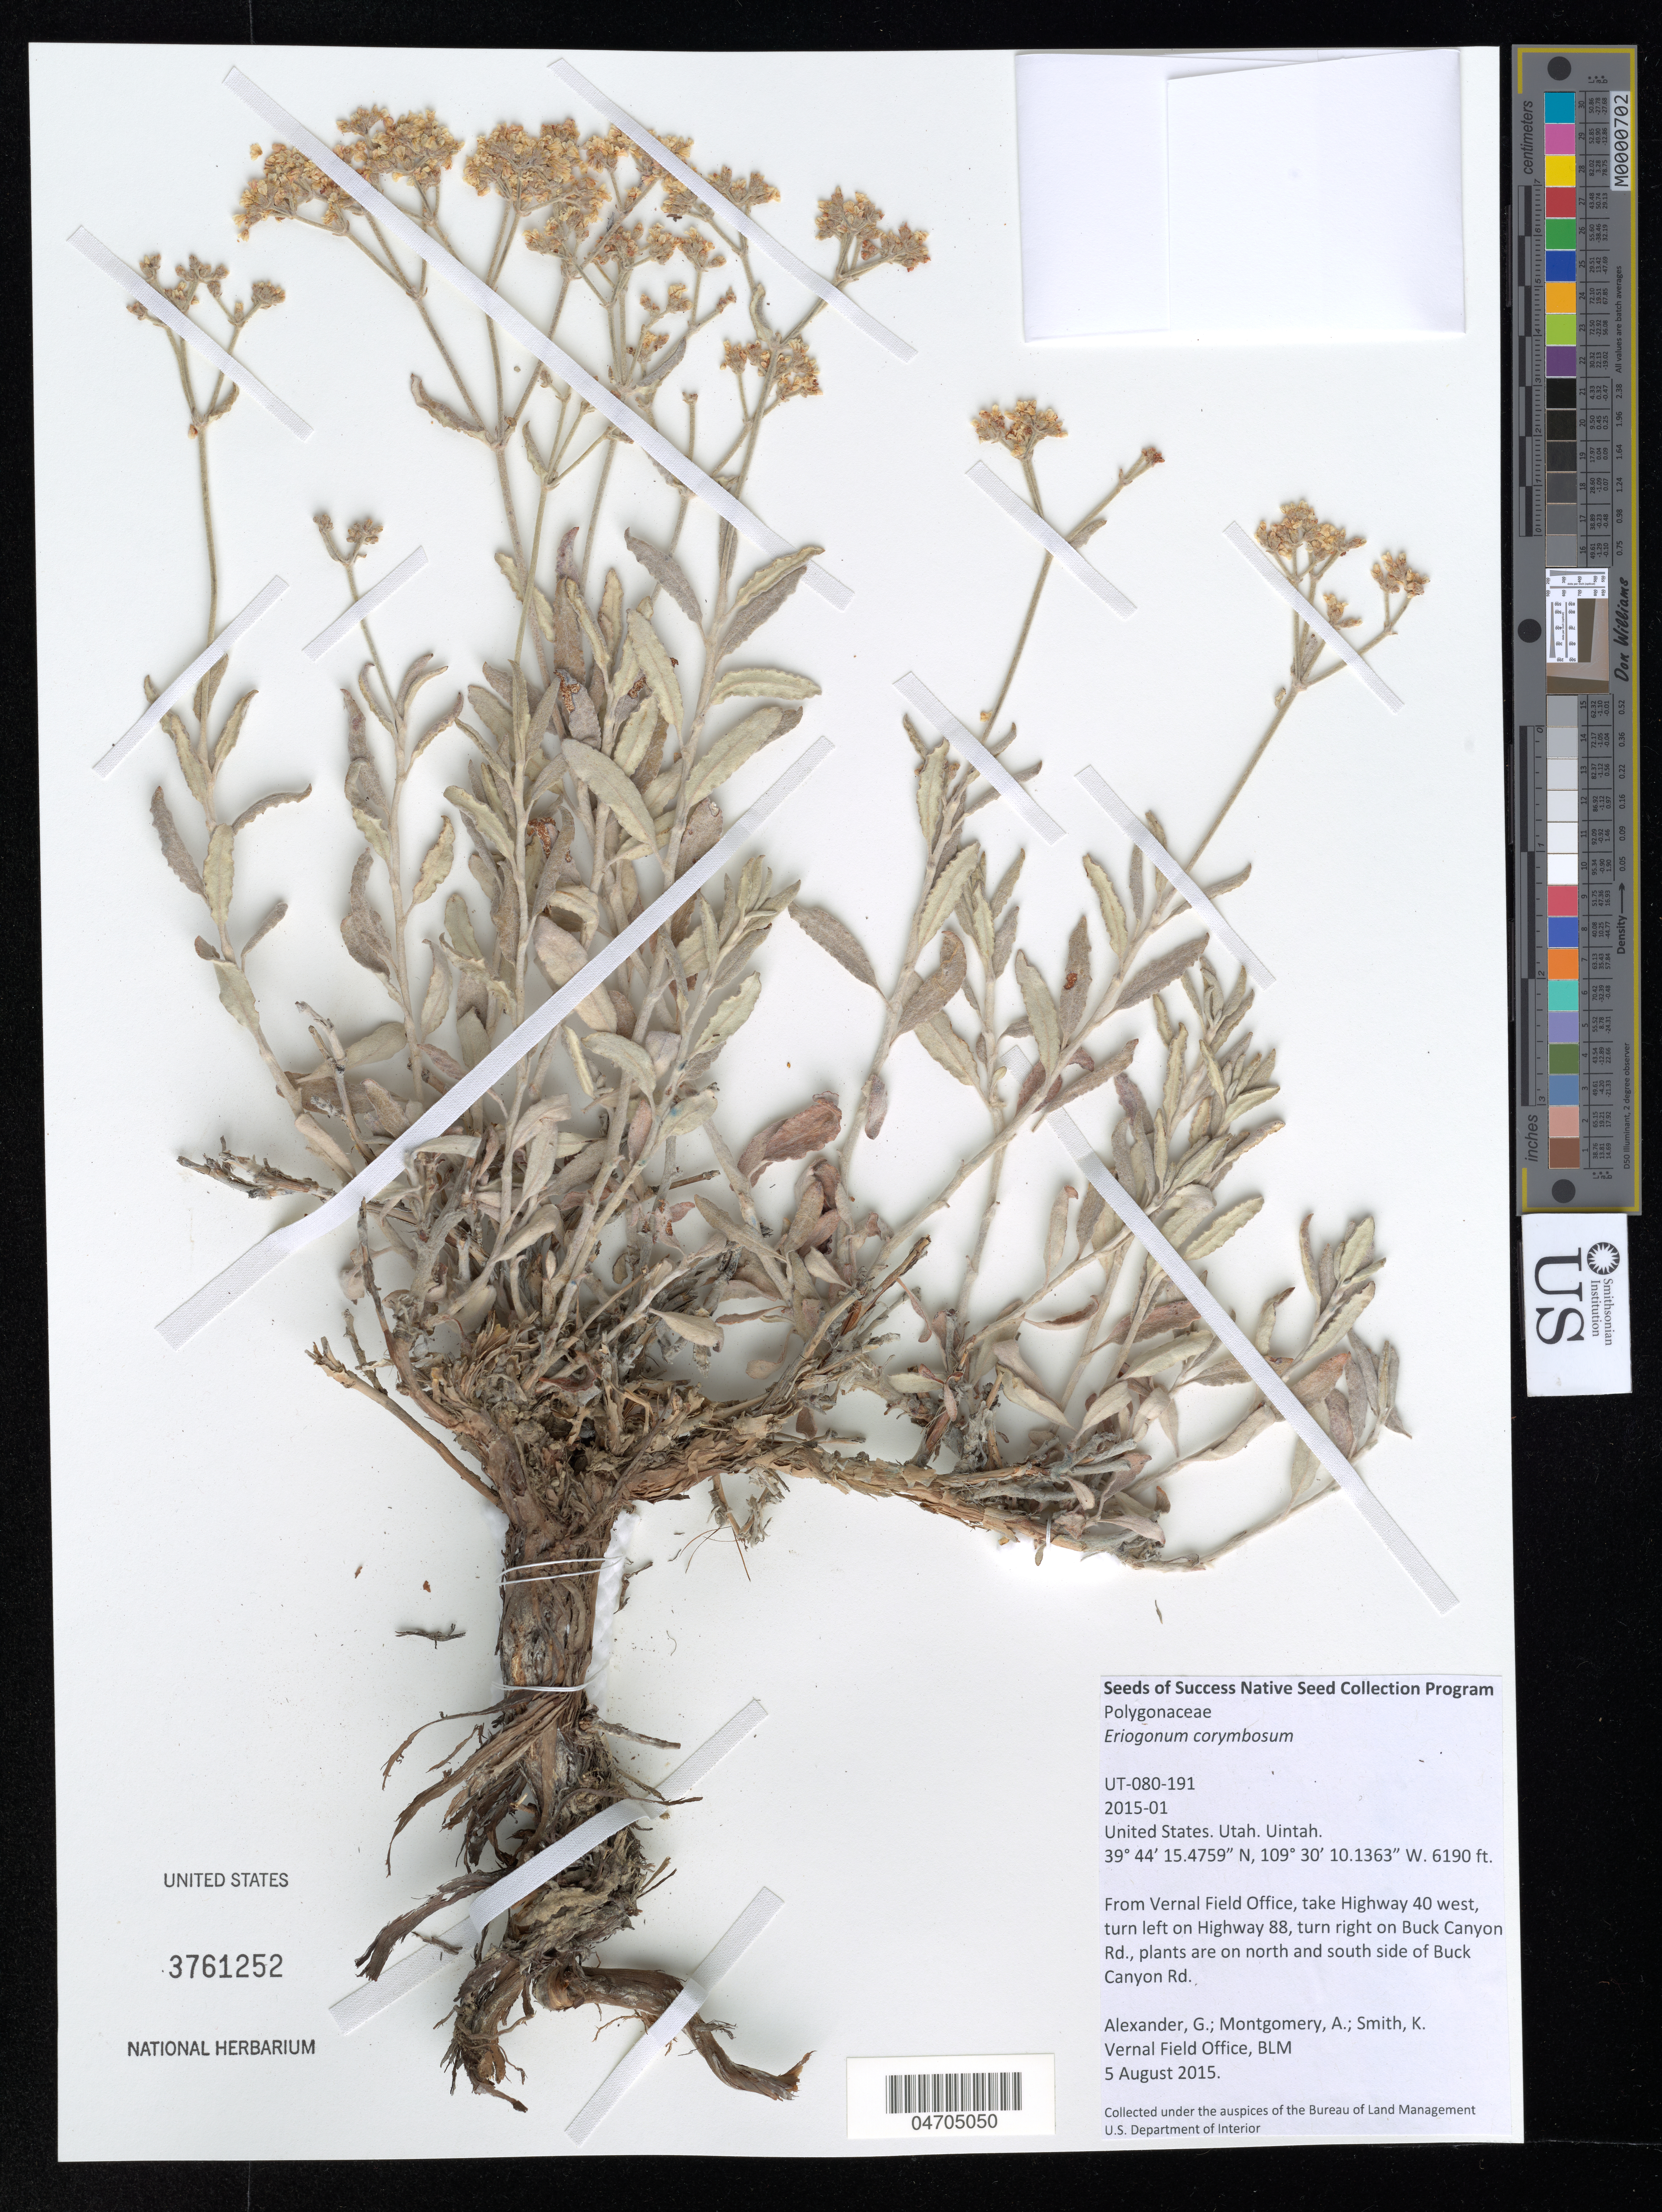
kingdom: Plantae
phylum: Tracheophyta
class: Magnoliopsida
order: Caryophyllales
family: Polygonaceae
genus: Eriogonum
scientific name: Eriogonum corymbosum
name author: Benth.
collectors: G. Alexander, A. Montgomery & K. Smith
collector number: UT-080-191/2015-01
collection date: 2015-08-05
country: United States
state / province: Utah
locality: Uintah. From Vernal Field Office, take Highway 40 west, turn left on Highway 88, turn right on Buck Canyon Rd., plants are on north and south side of Buck Canyon Rd.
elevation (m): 1887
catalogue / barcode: US 3761252